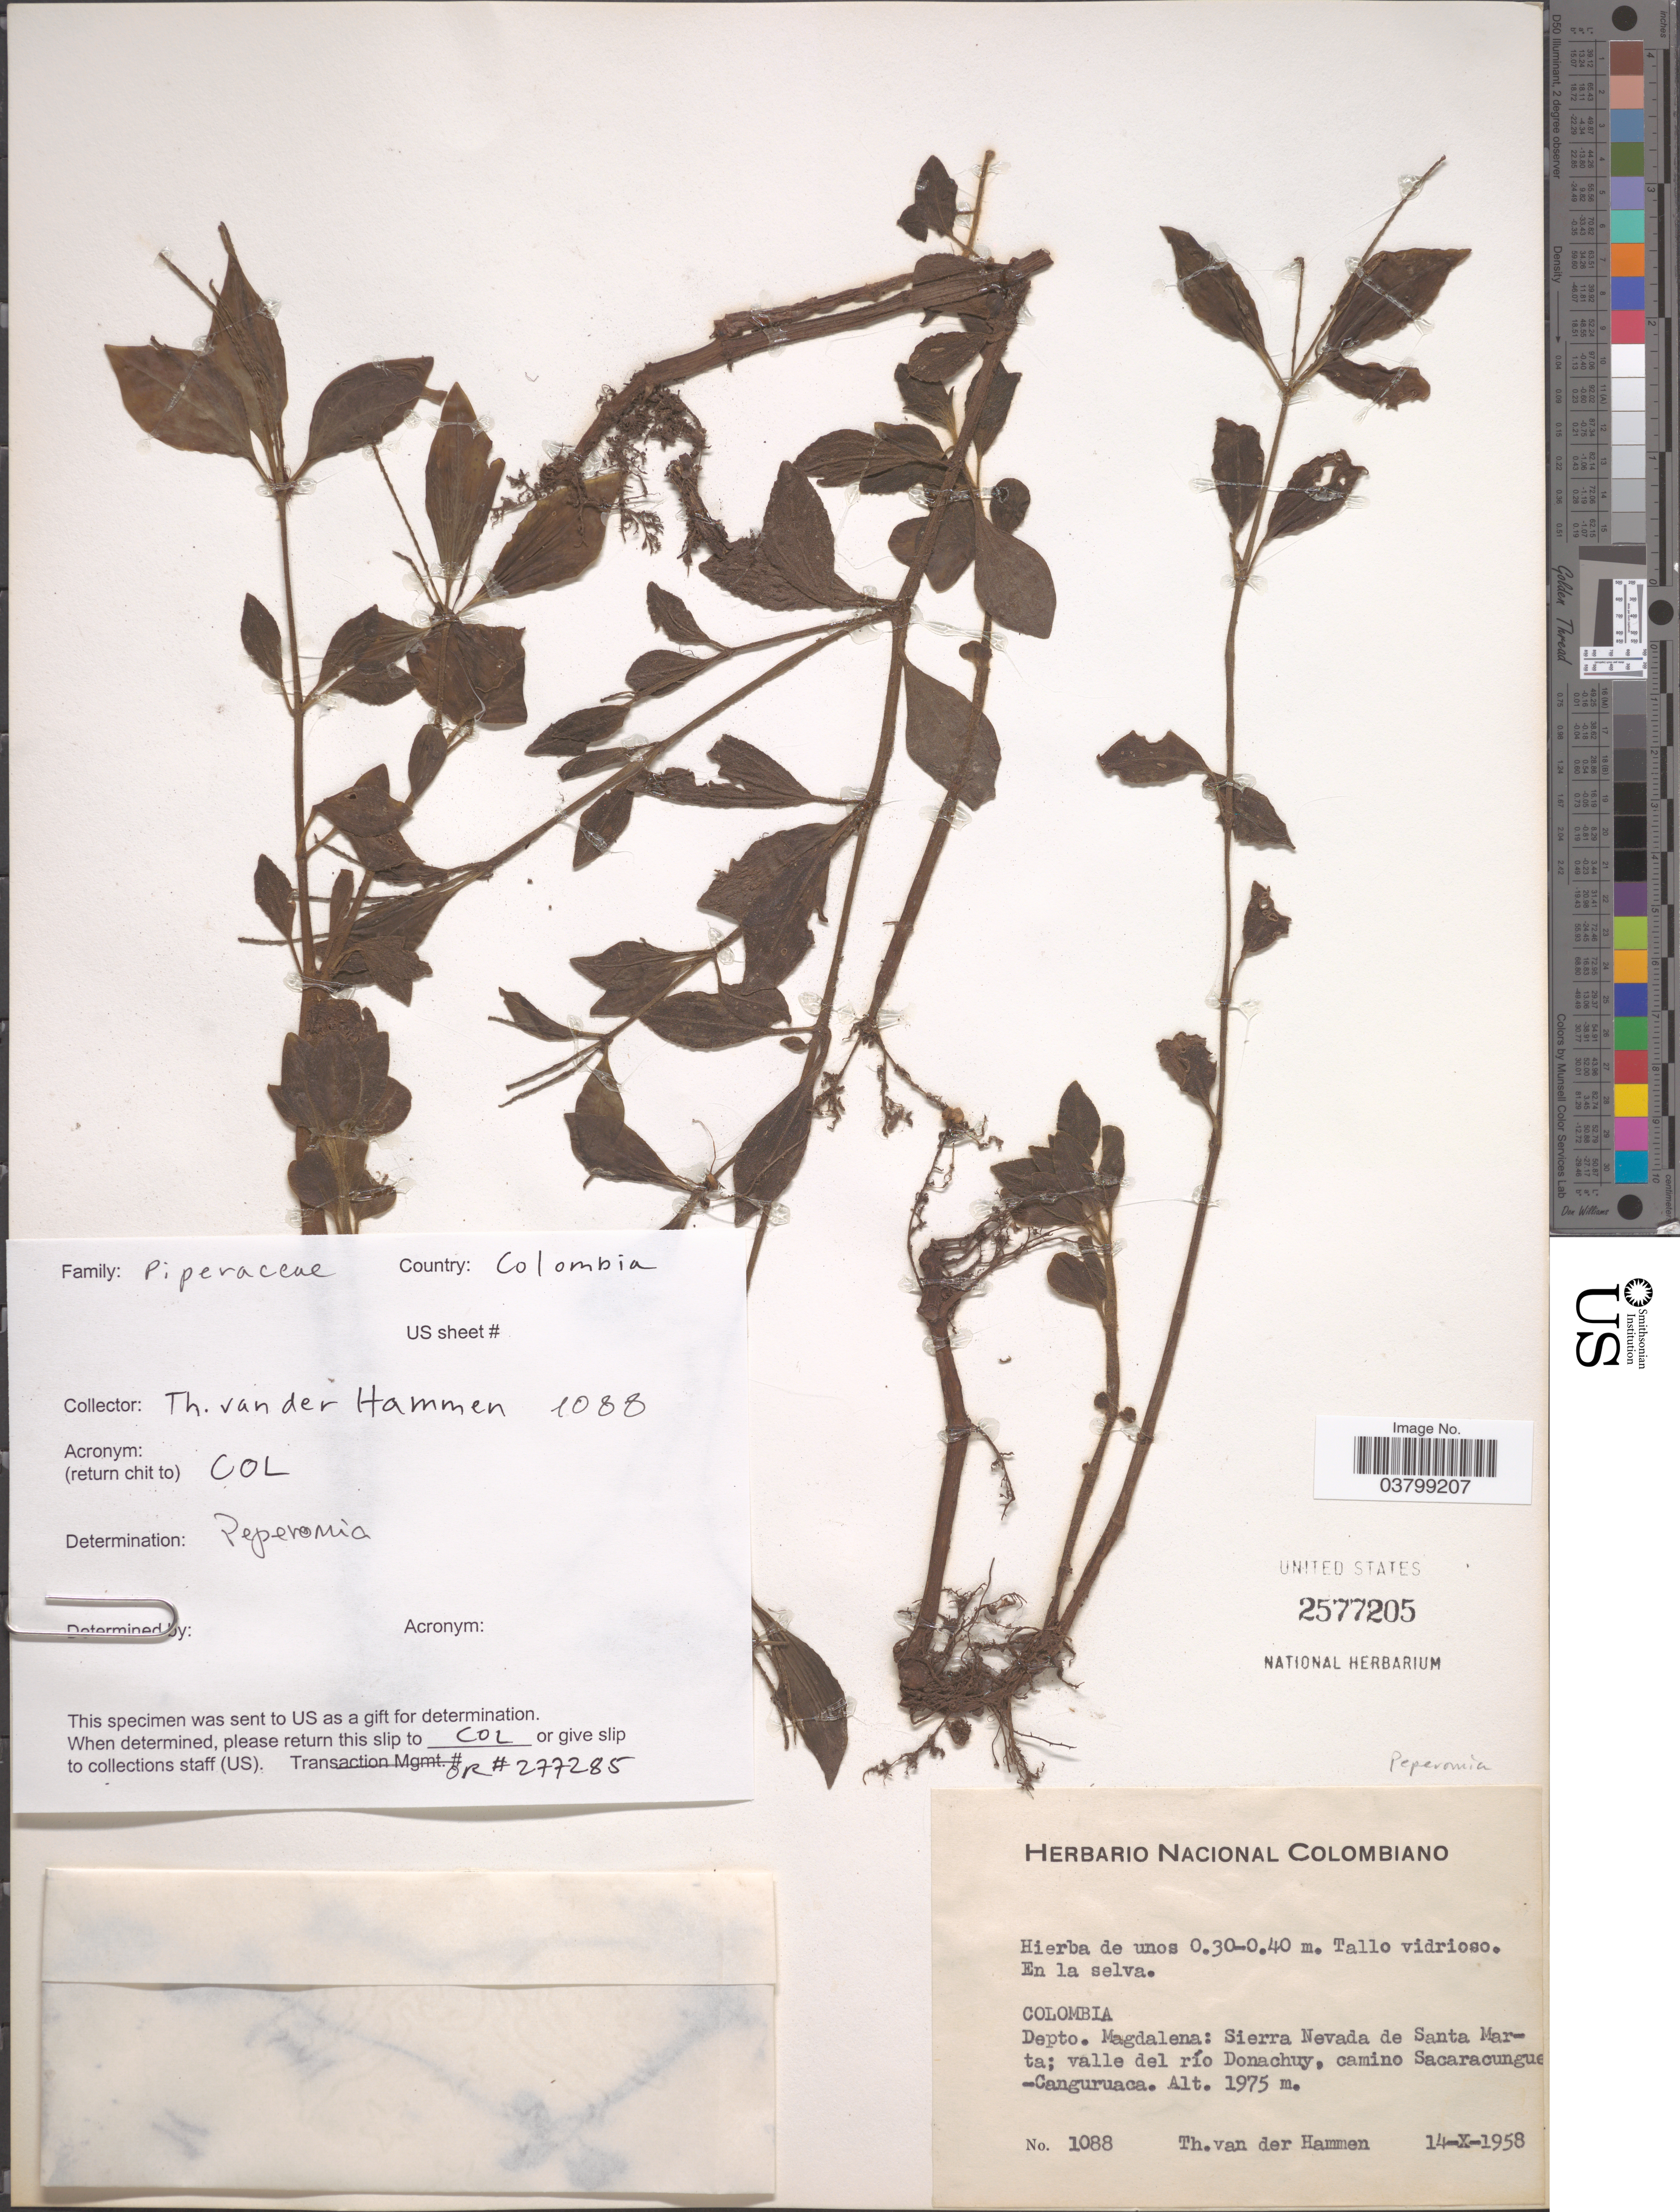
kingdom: Plantae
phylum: Tracheophyta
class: Magnoliopsida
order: Piperales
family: Piperaceae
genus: Peperomia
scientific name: Peperomia sp.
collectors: T. Van der Hammen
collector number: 1088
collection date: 1958-10-14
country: Colombia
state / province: Magdalena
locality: Depto. Magdalena: Sierra Nevada de Santa Marta; valle del río Donachuy, camino Sacaracungue-Canguruaca.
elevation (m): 1975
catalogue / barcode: US 2577205